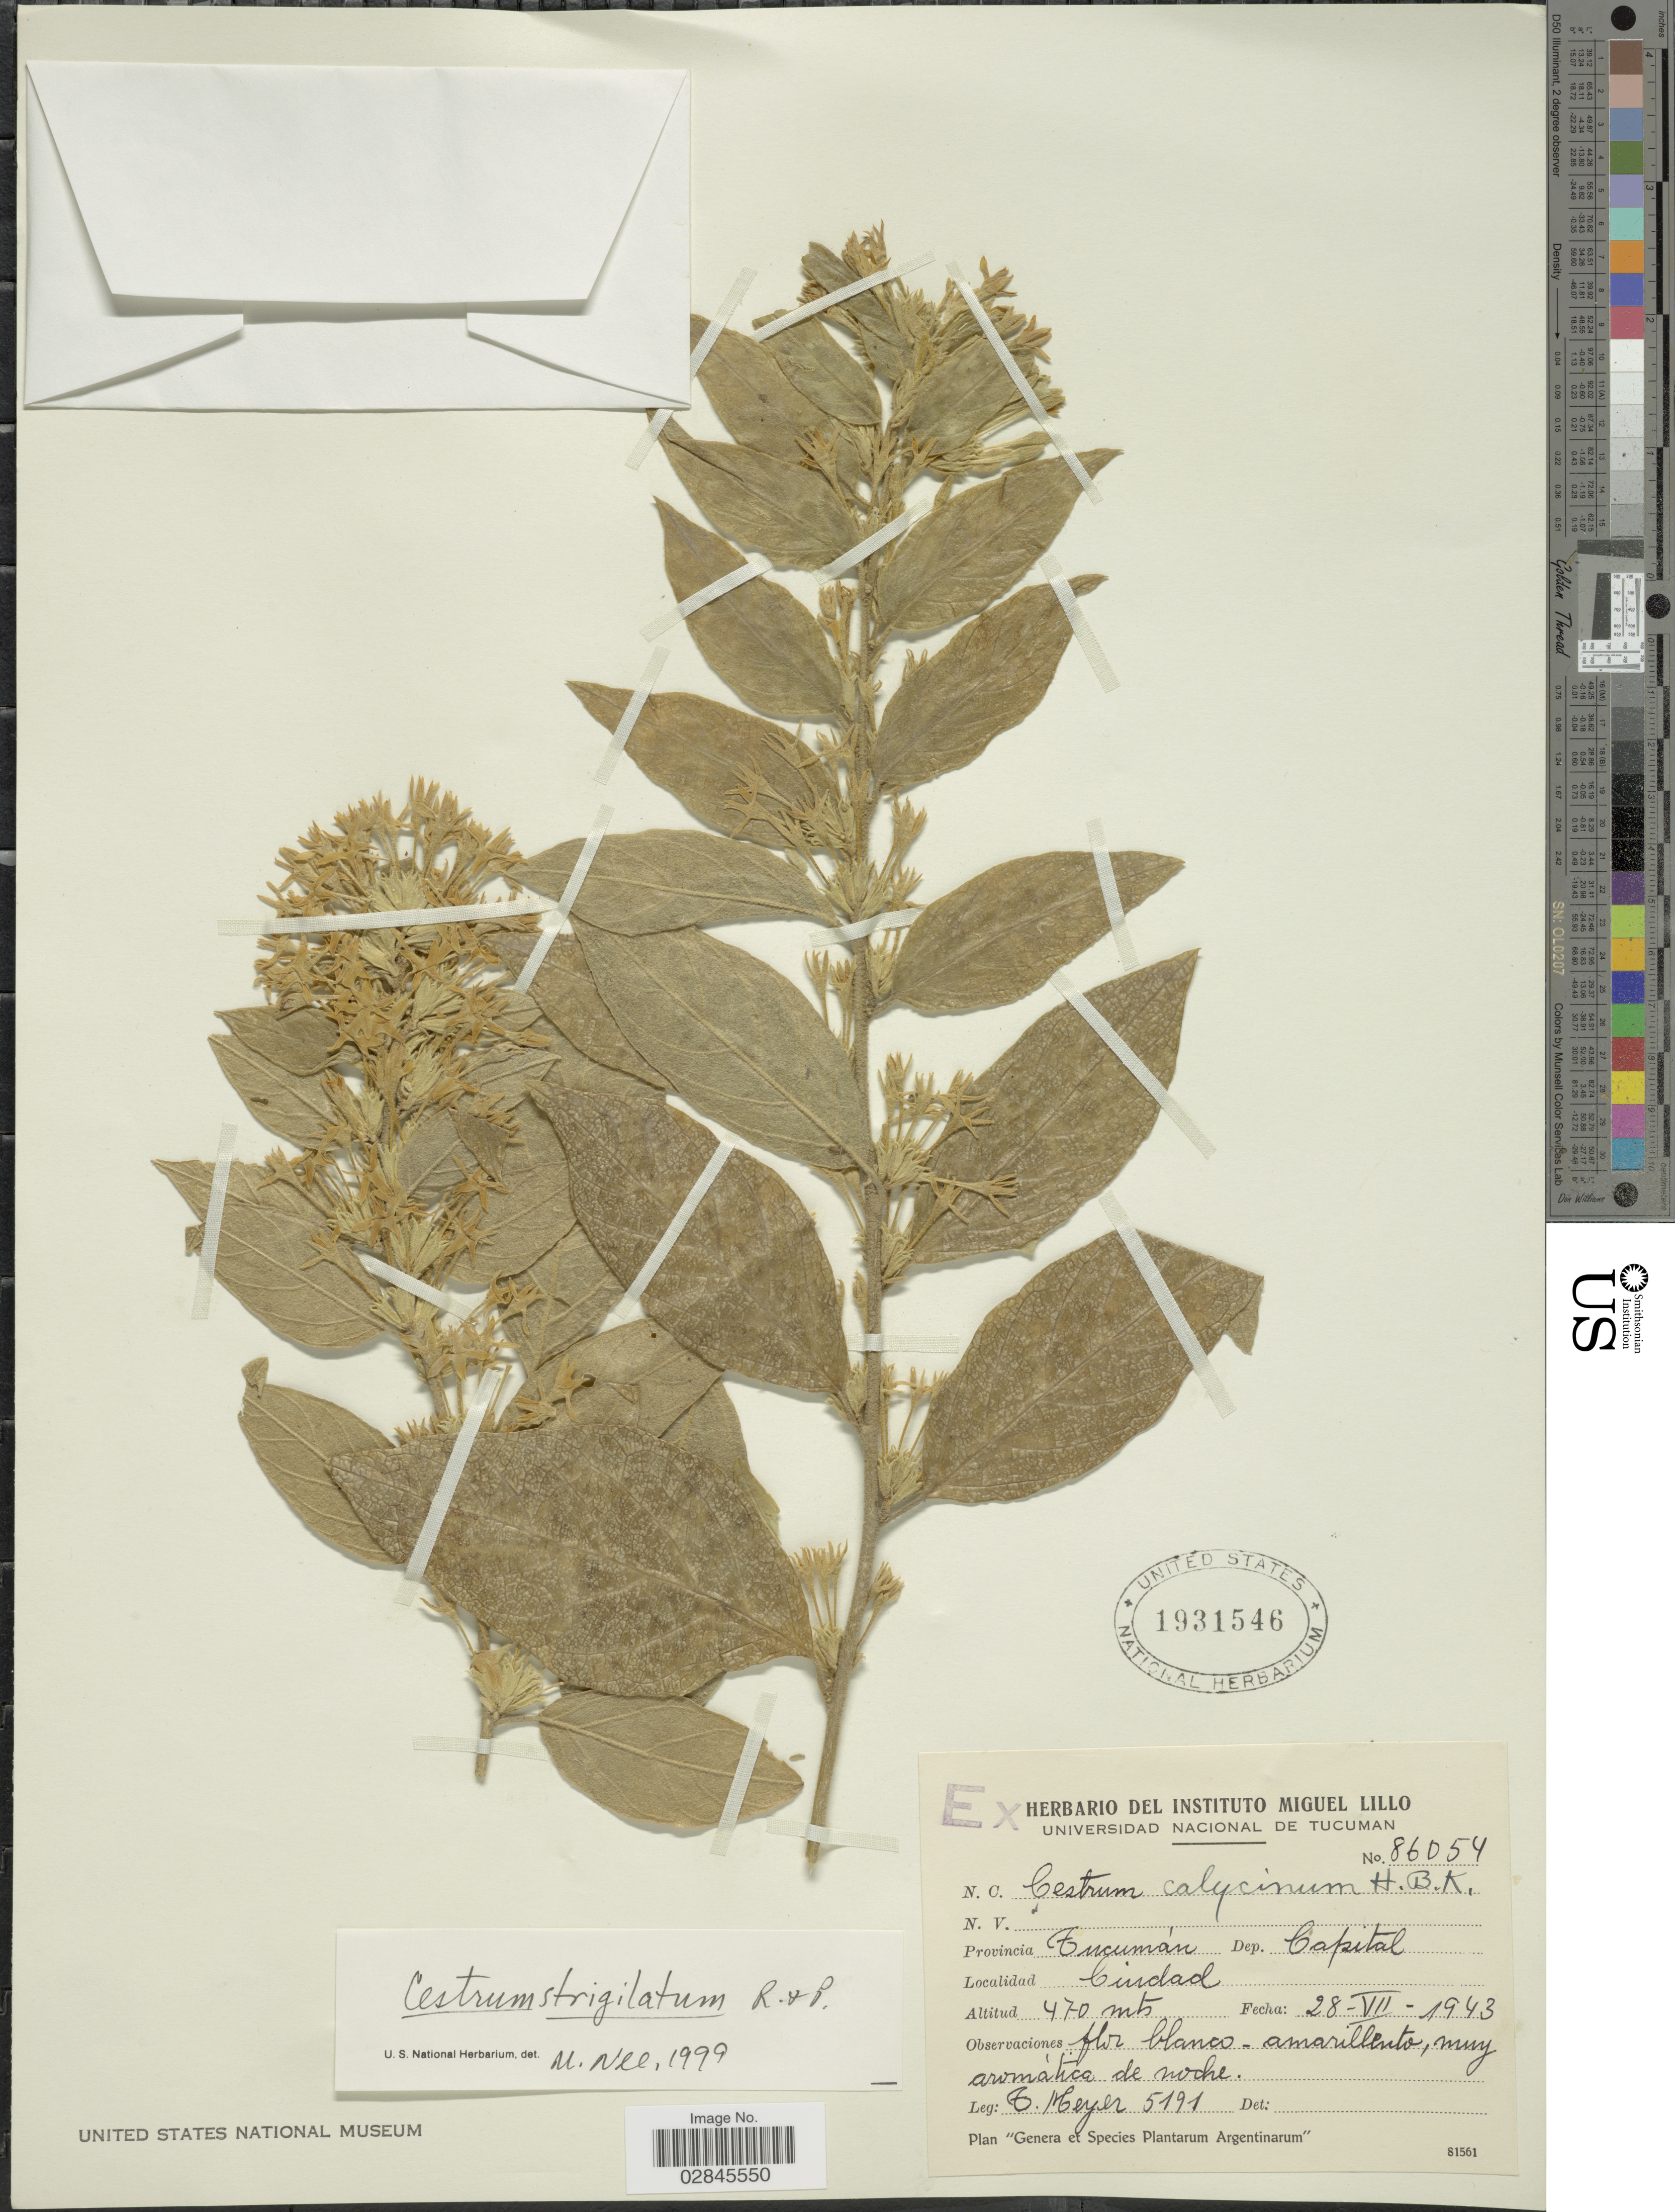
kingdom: Plantae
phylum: Tracheophyta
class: Magnoliopsida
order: Solanales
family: Solanaceae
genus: Cestrum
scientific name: Cestrum strigilatum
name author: Ruiz & Pav.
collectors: T. Meyer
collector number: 5191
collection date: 1943-07-28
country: Argentina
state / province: Tucuman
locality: Dep. Capital. Ciudad.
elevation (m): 470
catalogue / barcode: US 1931546